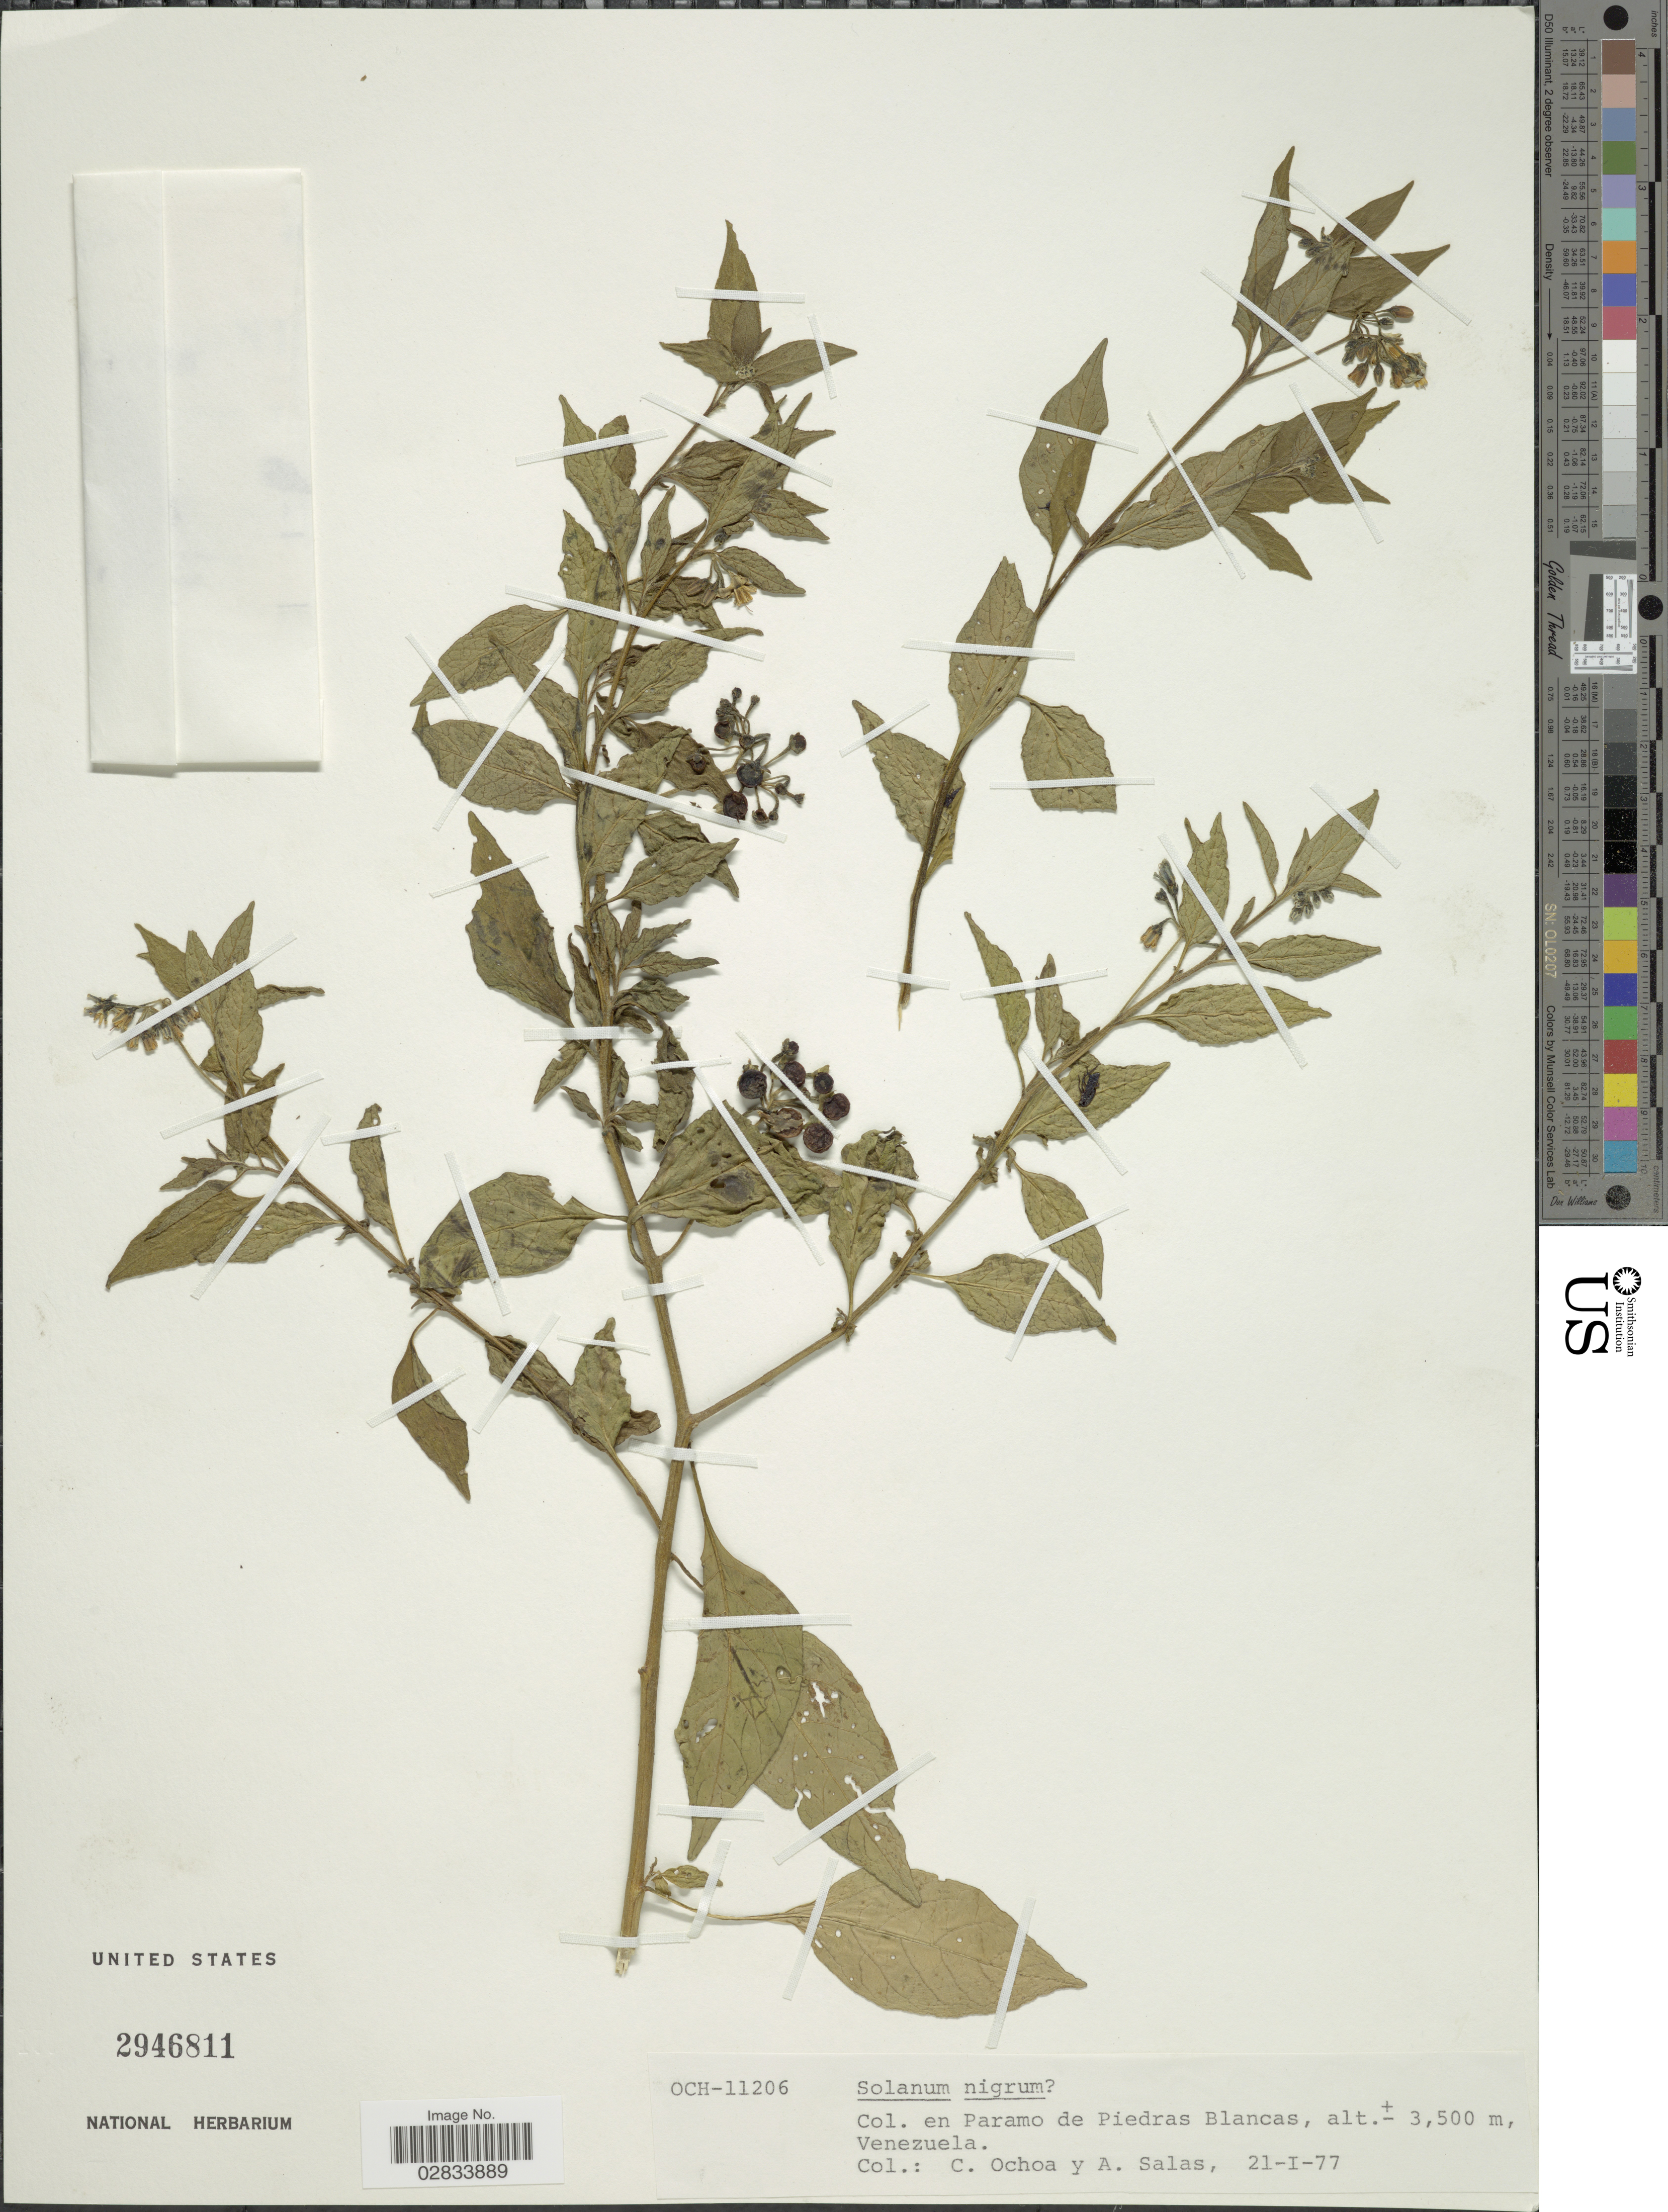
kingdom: Plantae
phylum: Tracheophyta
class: Magnoliopsida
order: Solanales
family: Solanaceae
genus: Solanum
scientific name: Solanum nigrum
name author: L.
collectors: C. Ochoa & A. Salas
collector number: OCH-11206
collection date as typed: Transcribed d/m/y: 21/1/77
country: Venezuela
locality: Col. en Paramo de Piedras Blancas.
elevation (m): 3500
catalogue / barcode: US 2946811